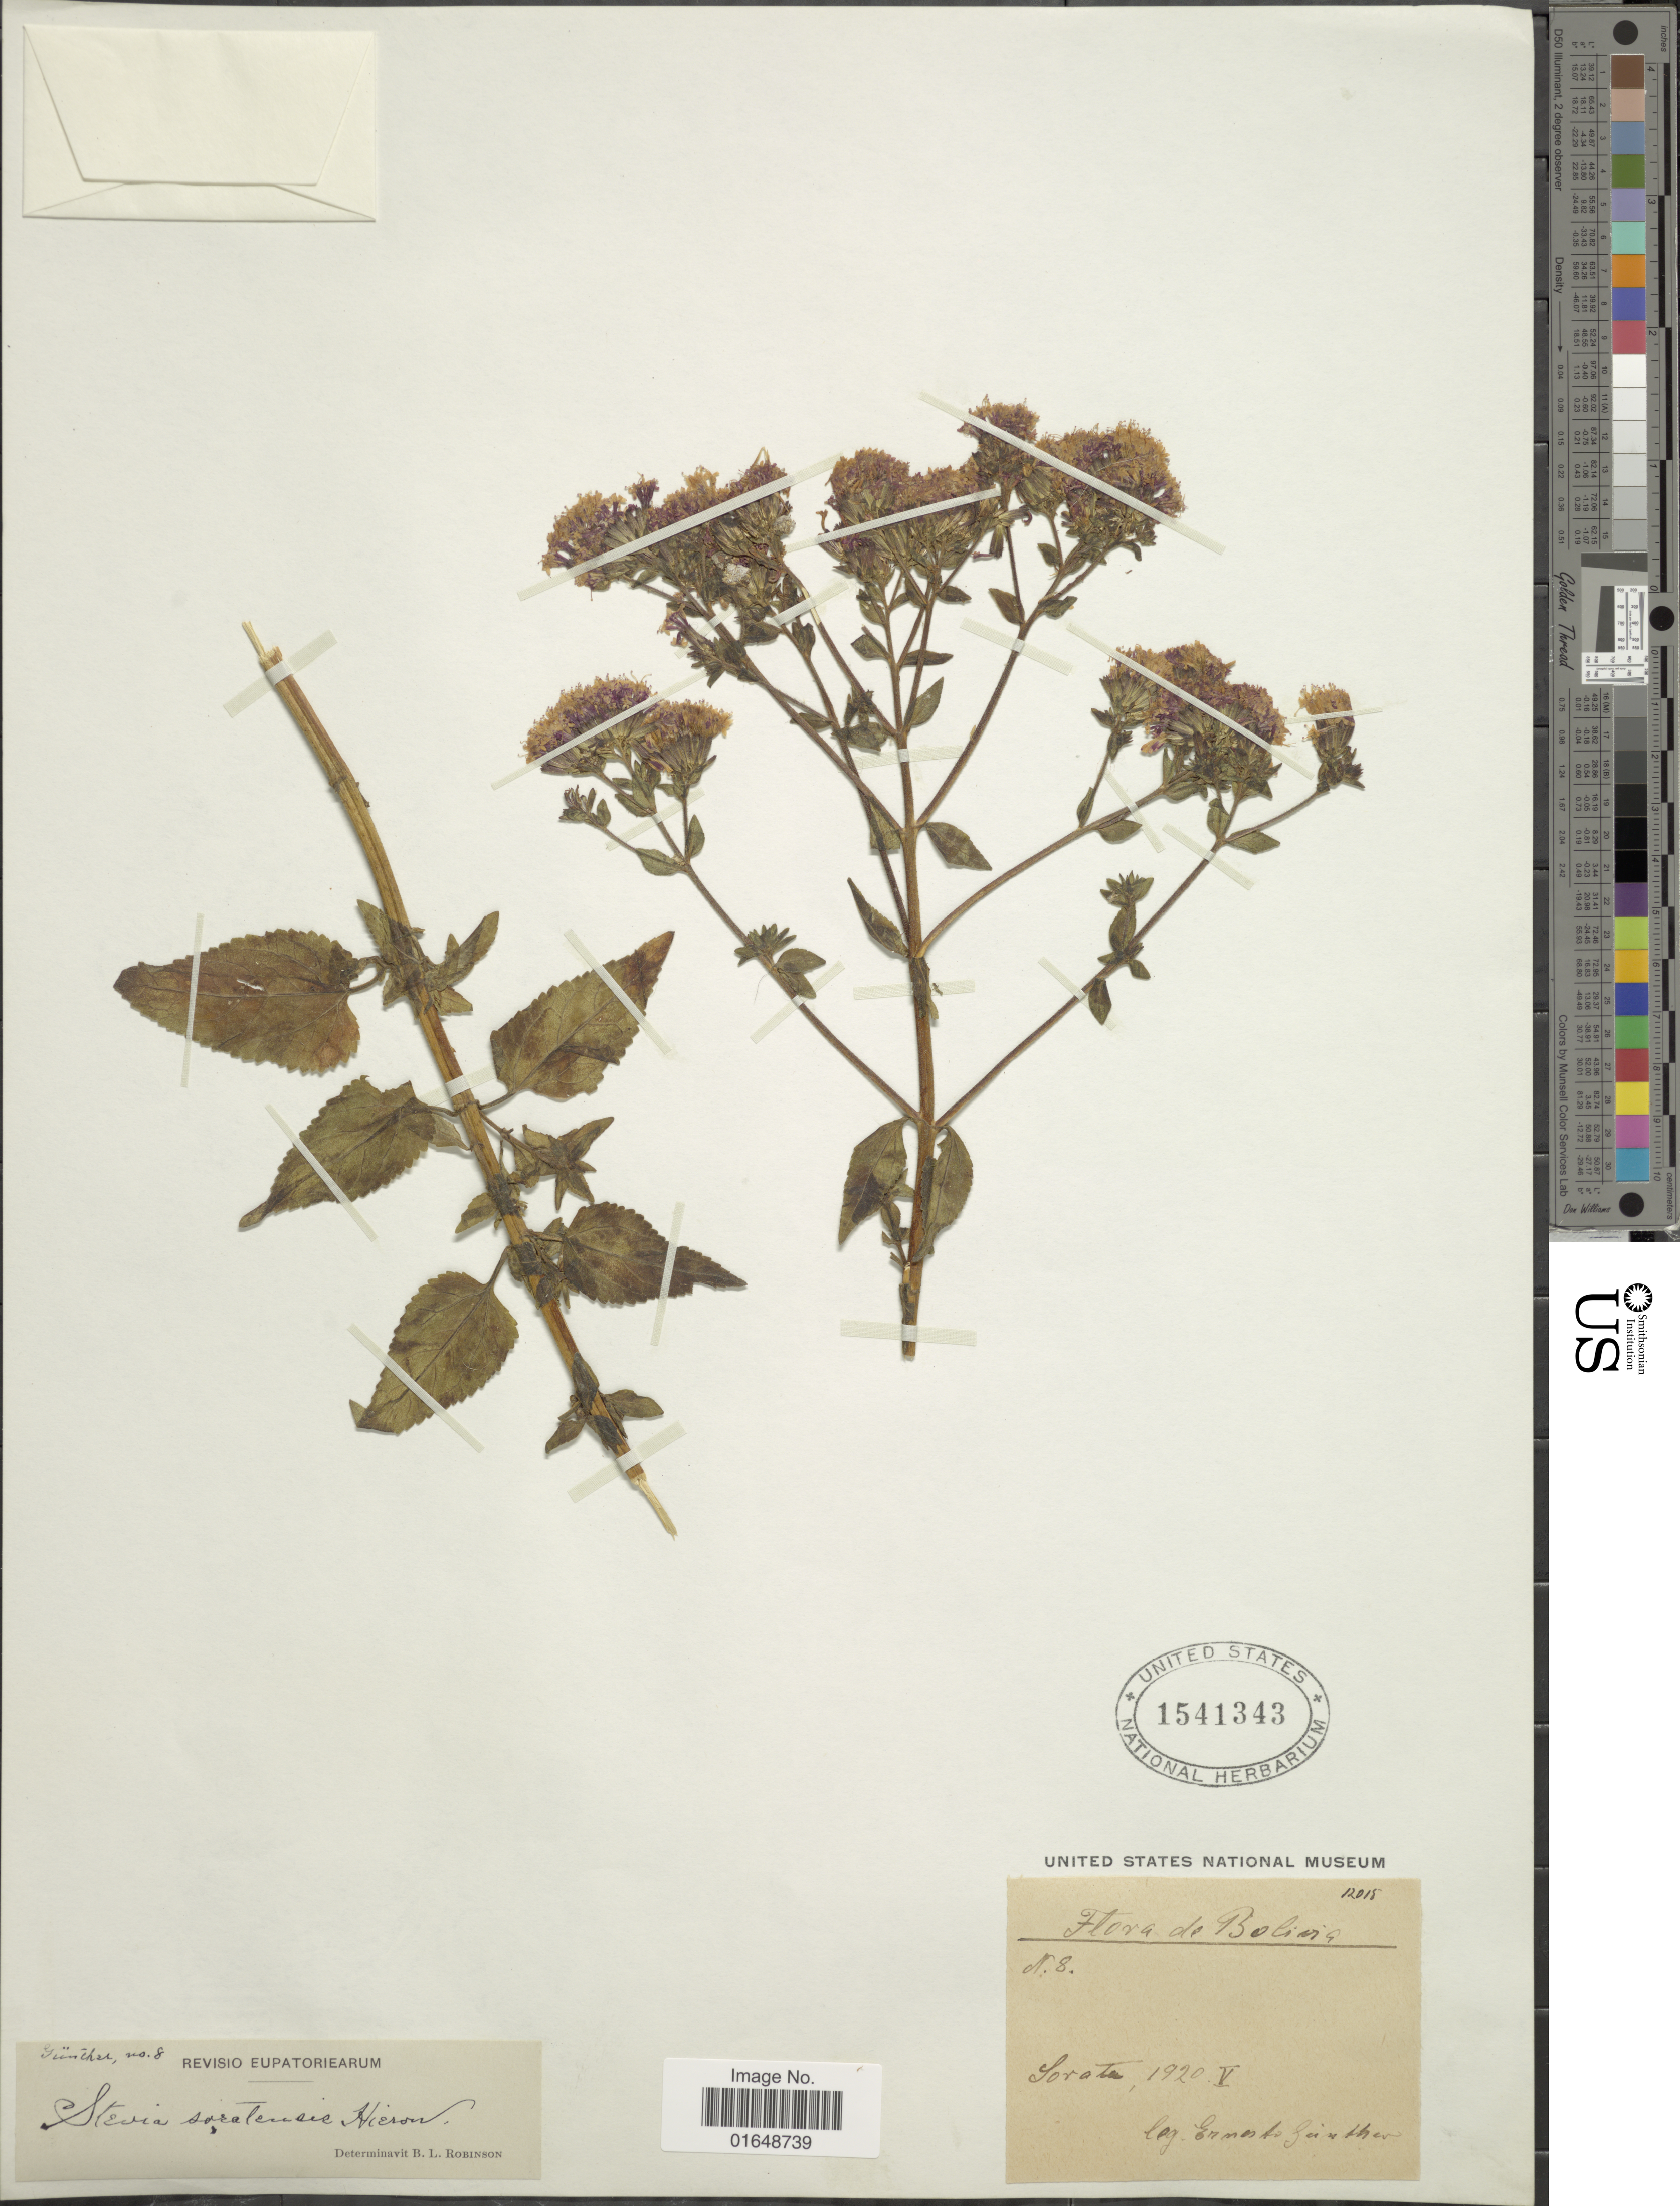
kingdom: Plantae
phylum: Tracheophyta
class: Magnoliopsida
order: Asterales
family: Asteraceae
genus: Stevia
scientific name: Stevia soratensis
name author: Hieron.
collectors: E. Gunther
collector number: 8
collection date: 1920-05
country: Bolivia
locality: Sorata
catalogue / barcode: US 1541343